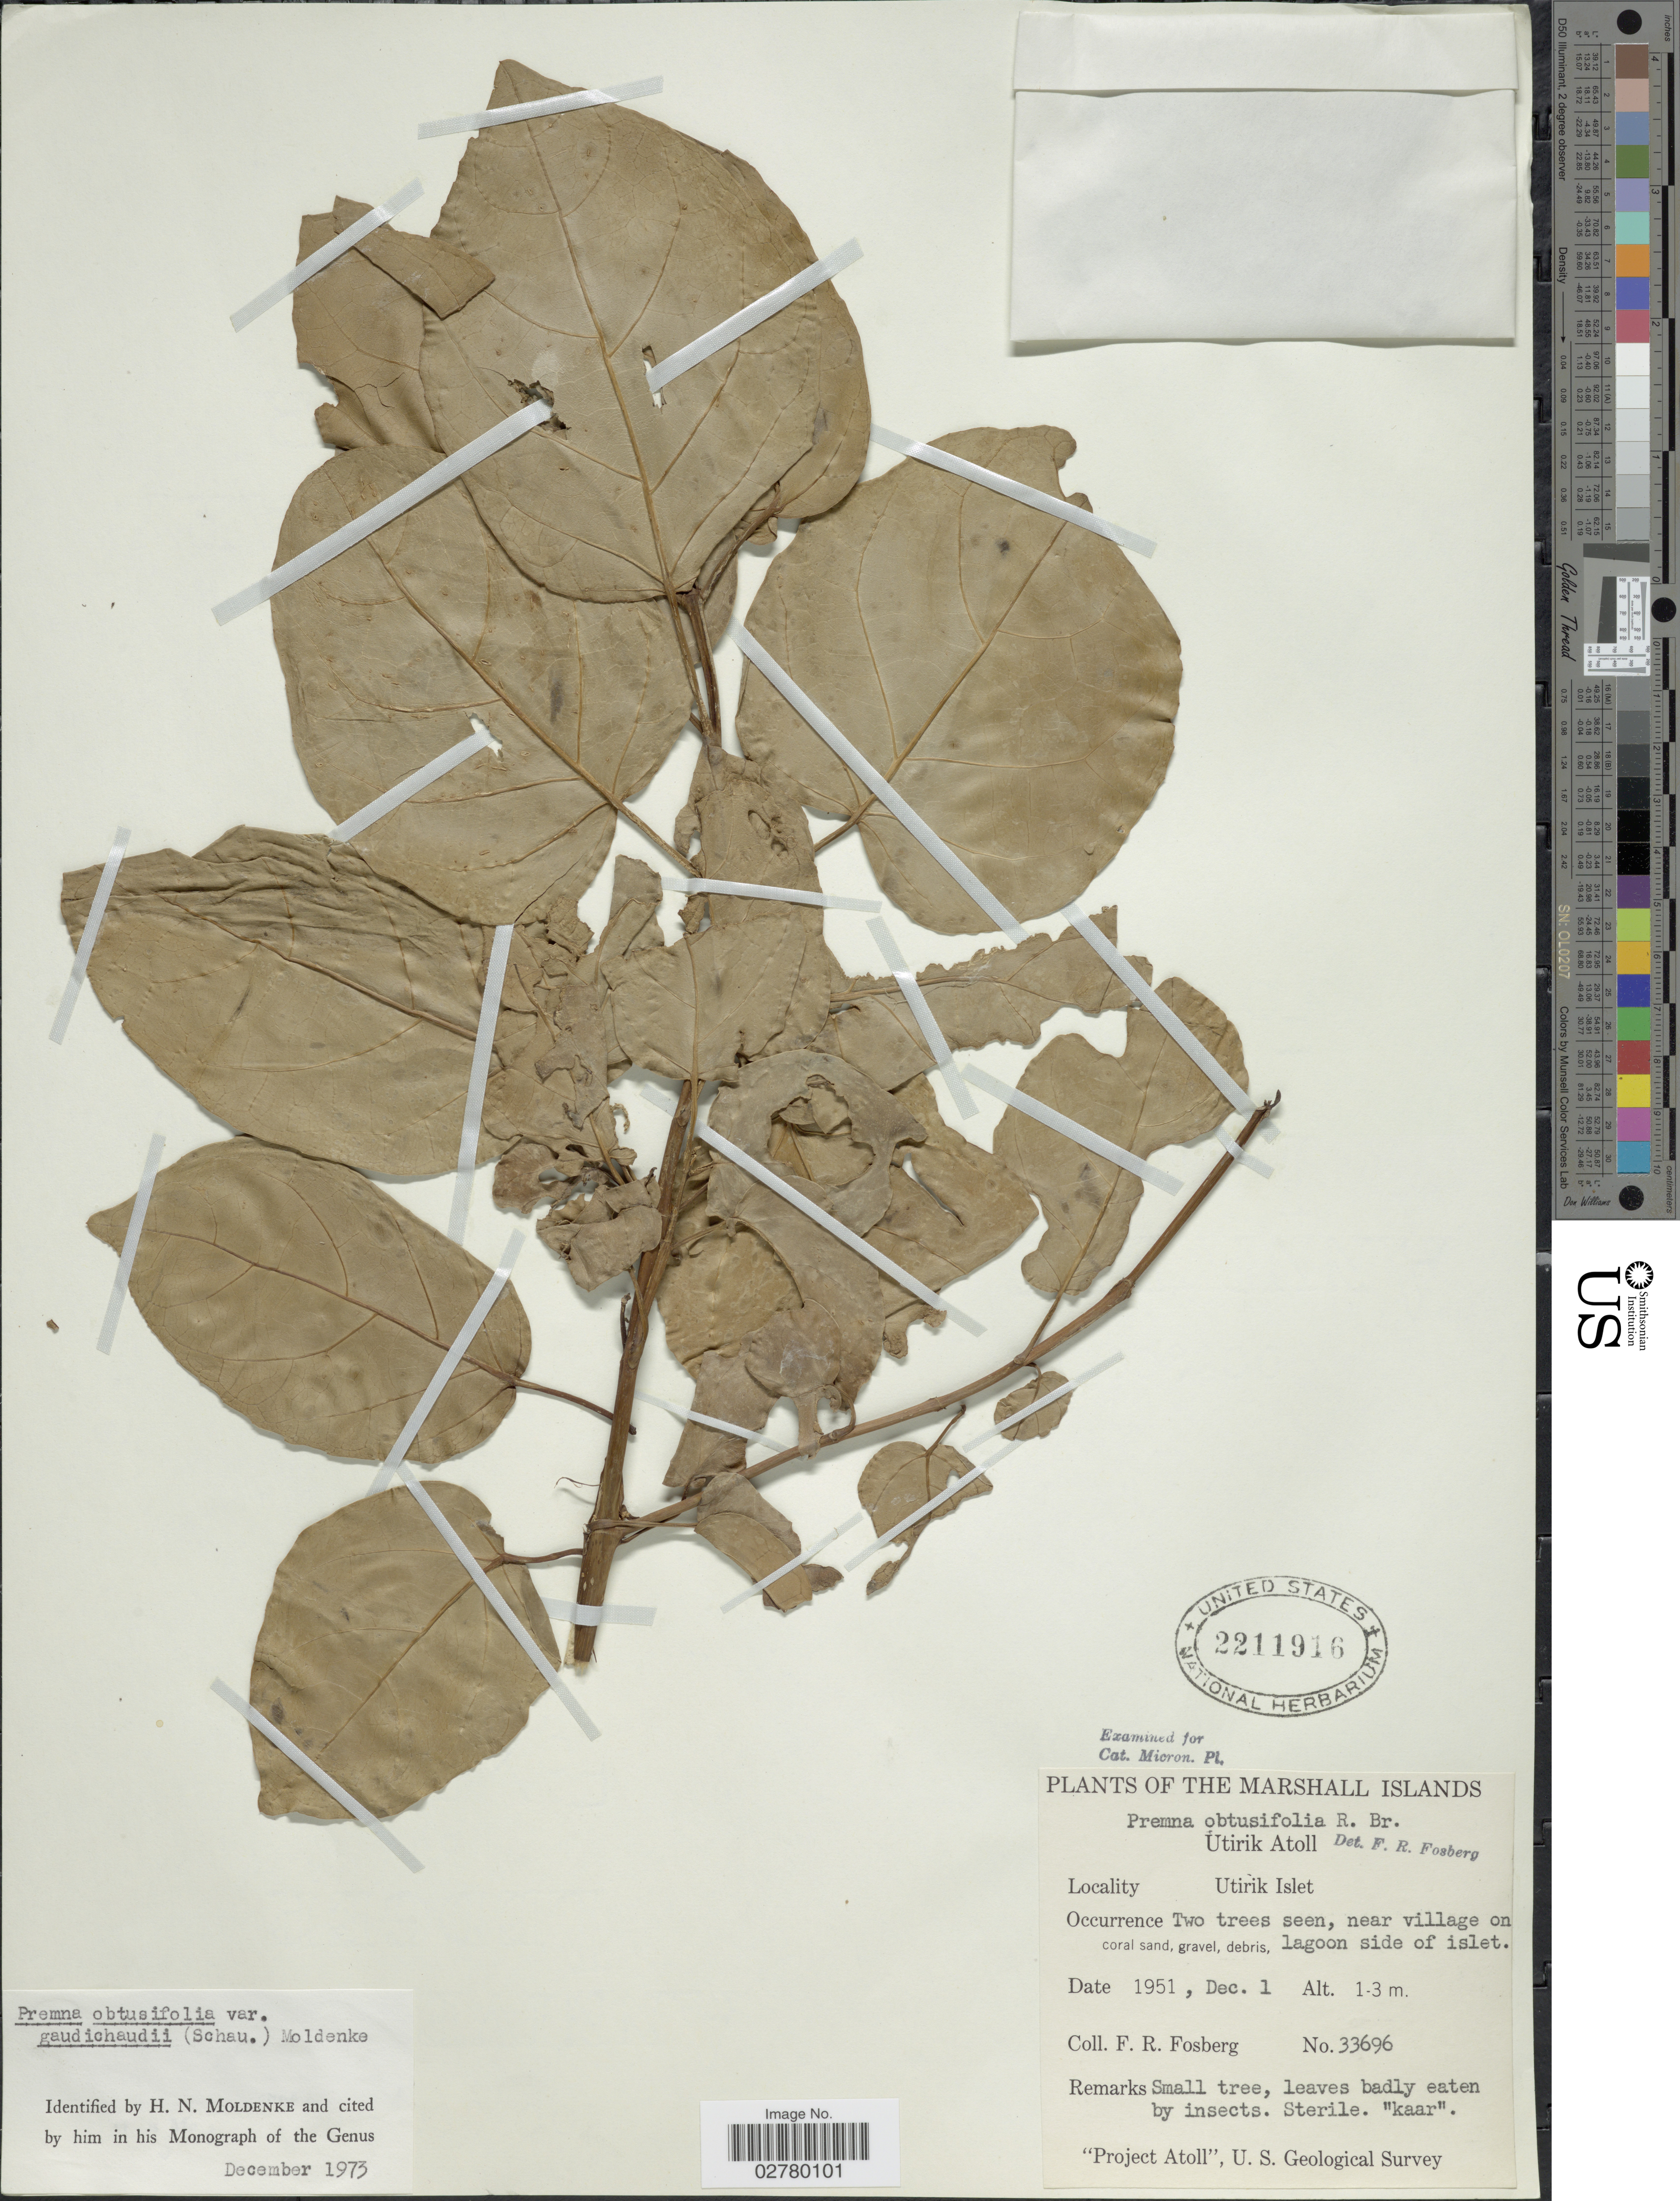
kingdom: Plantae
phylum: Tracheophyta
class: Magnoliopsida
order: Lamiales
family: Lamiaceae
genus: Premna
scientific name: Premna obtusifolia var. gaudichaudii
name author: (Schauer) Moldenke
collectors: F. R. Fosberg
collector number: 33696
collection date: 1951-12-01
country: Marshall Islands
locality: Utirik Atoll, Utirik Islet.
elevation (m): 1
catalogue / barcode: US 2211916